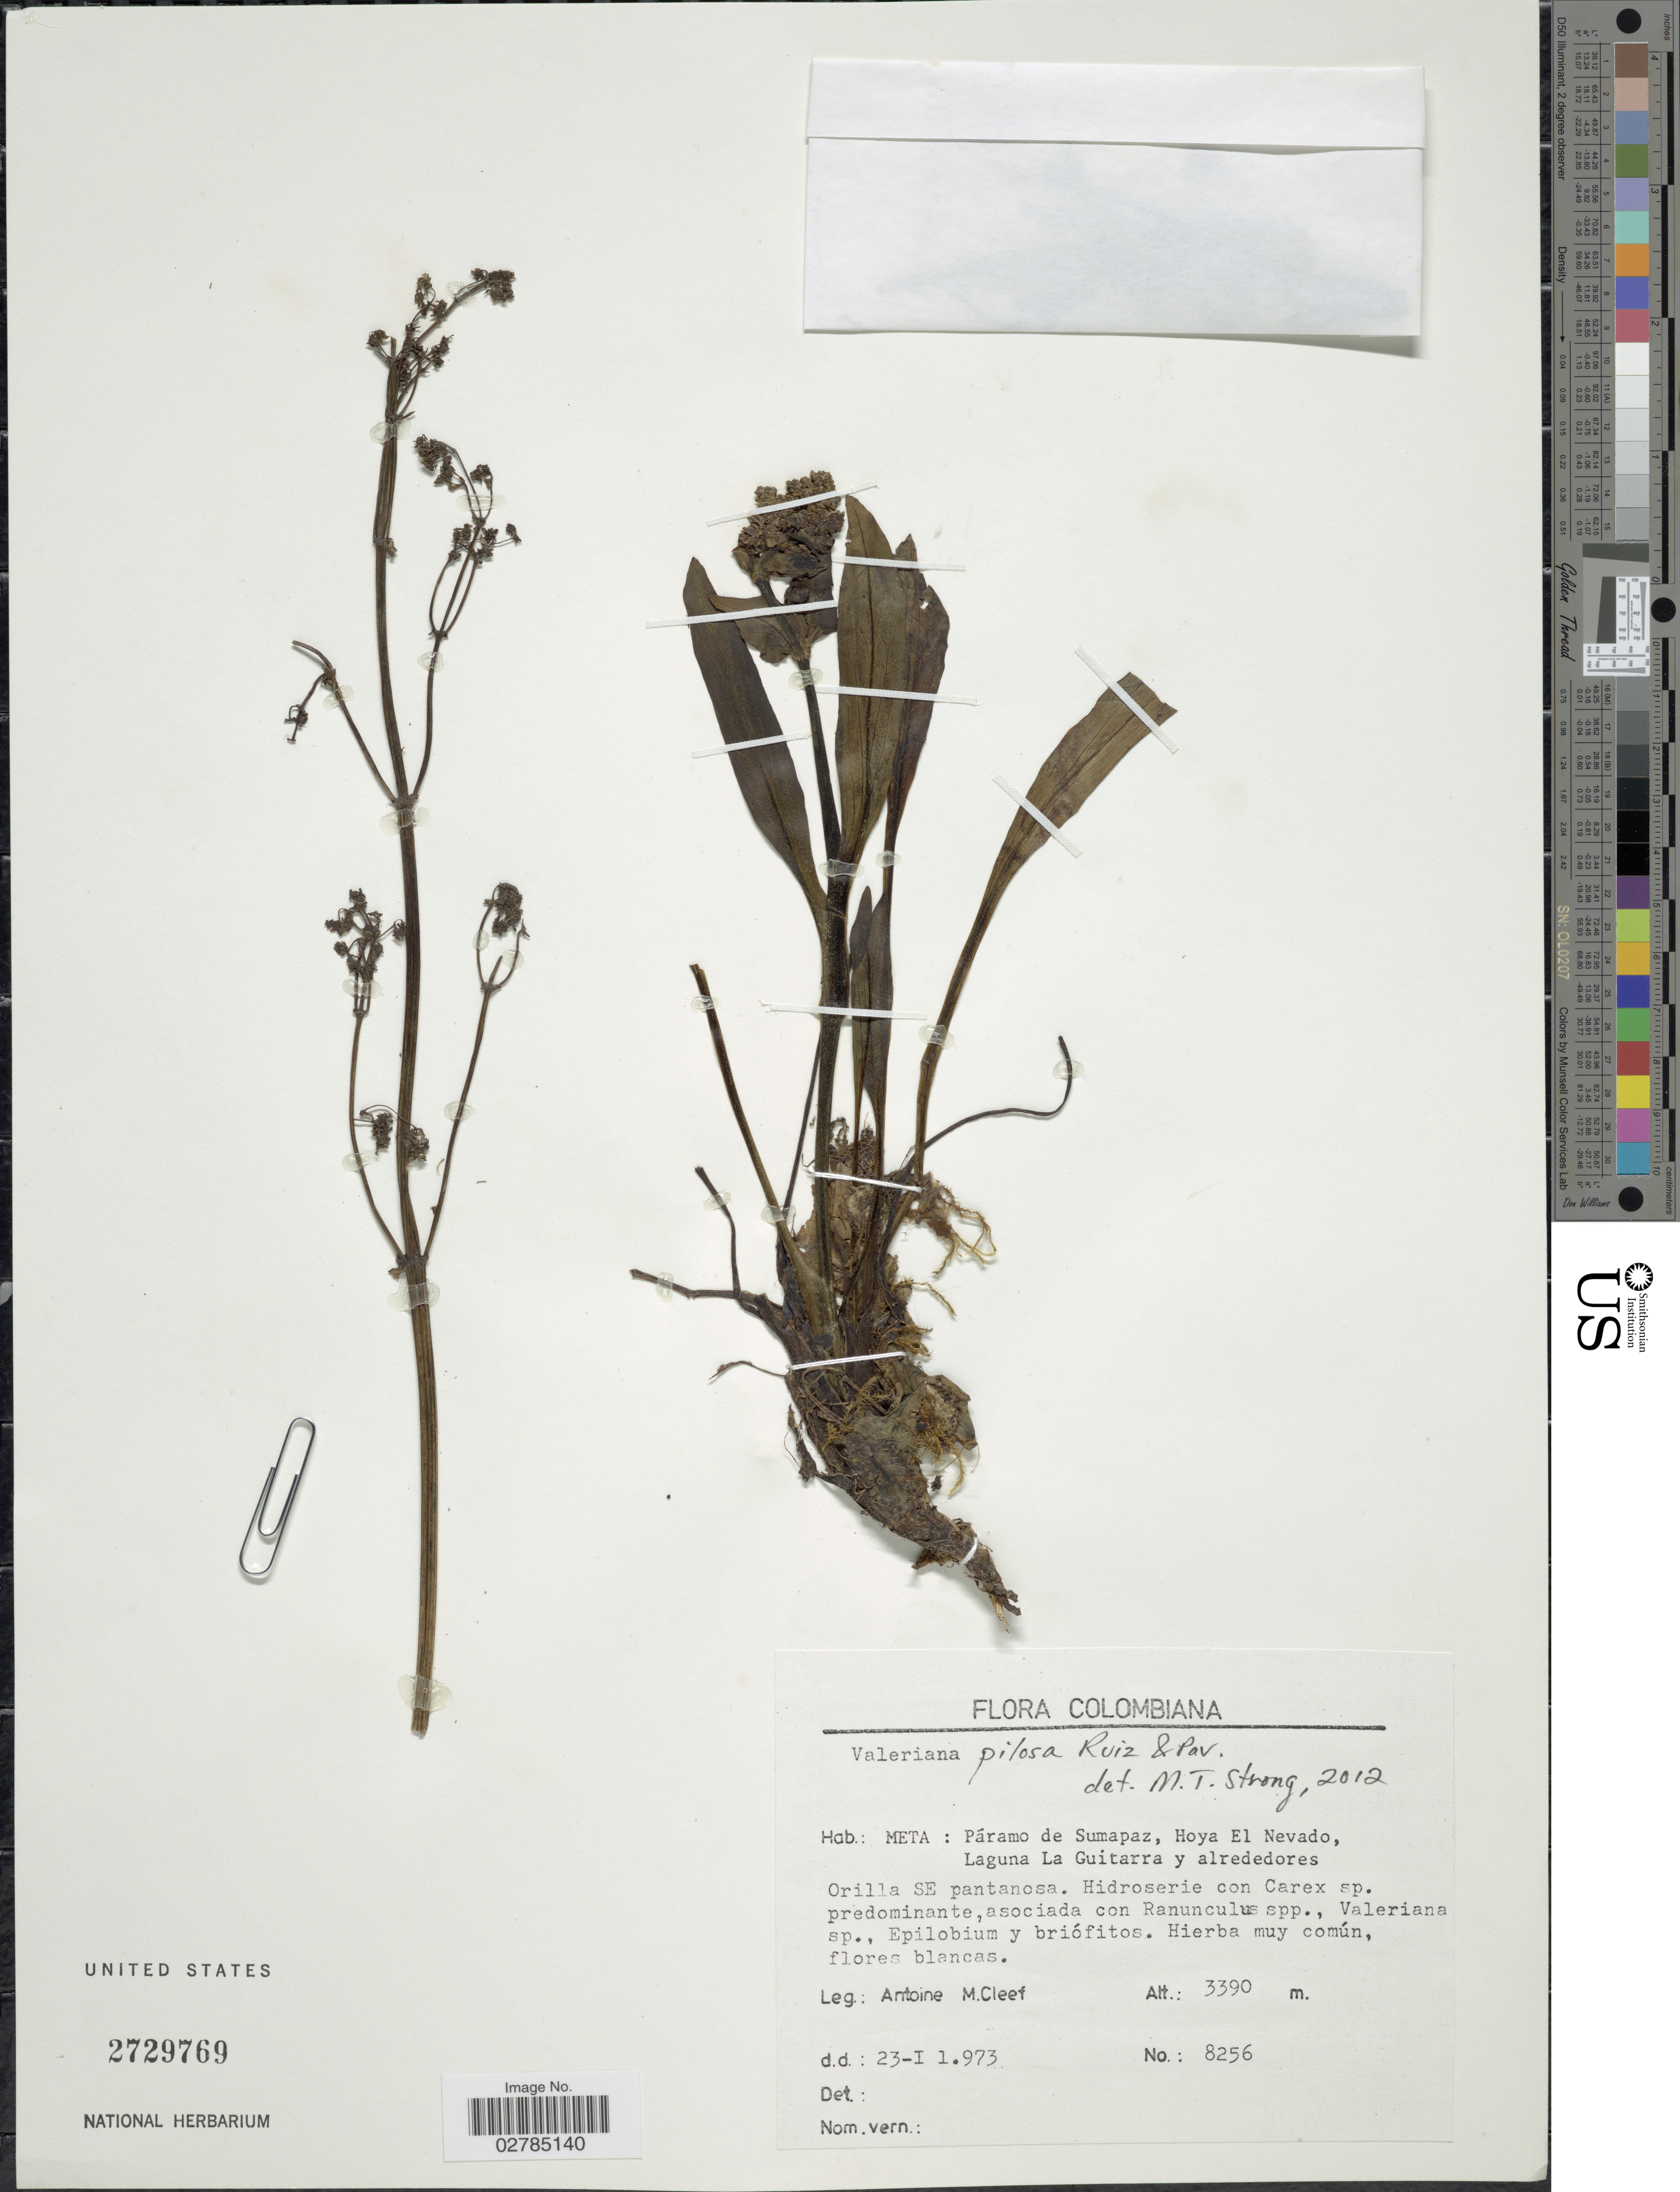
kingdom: Plantae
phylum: Tracheophyta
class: Magnoliopsida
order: Dipsacales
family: Caprifoliaceae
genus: Valeriana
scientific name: Valeriana pilosa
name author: Ruiz & Pav.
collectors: A. M. Cleef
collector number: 8256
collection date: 1973-01-23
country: Colombia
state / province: Meta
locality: Páramo de Sumapaz, Hoya El Nevado, Laguna La Guitarra y alrededores, Orilla SE pantanosa.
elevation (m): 3390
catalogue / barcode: US 2729769